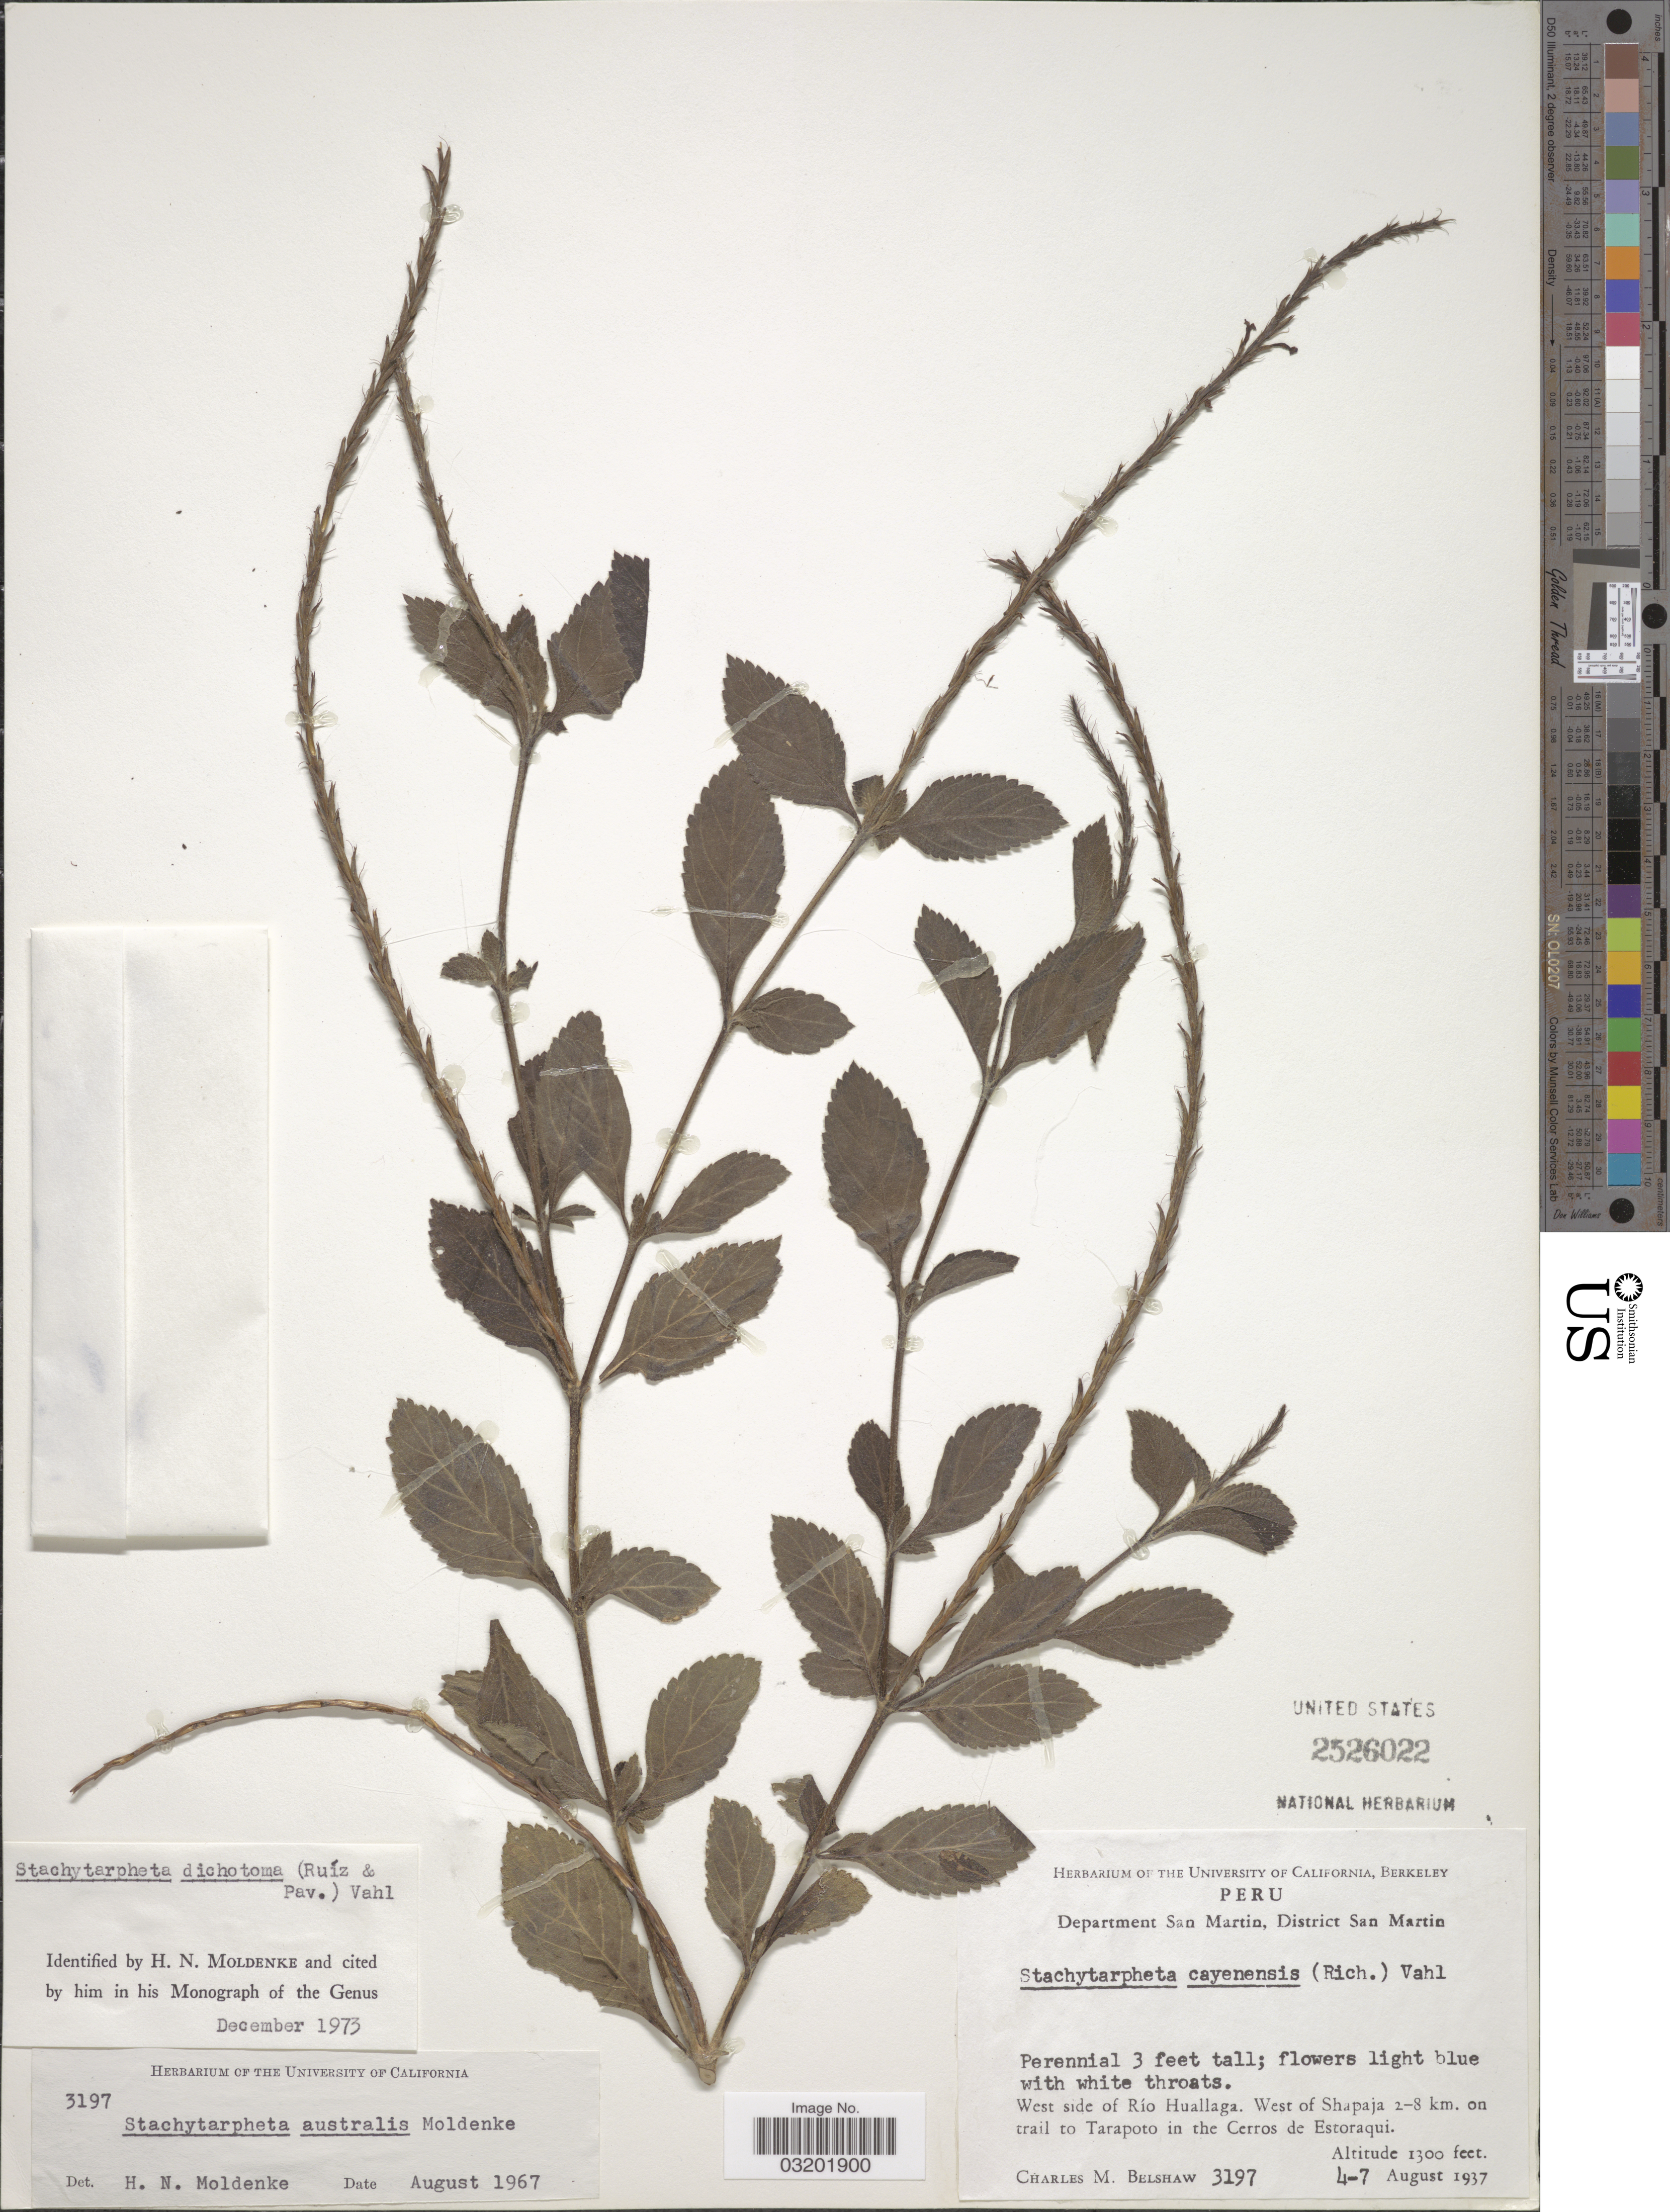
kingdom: Plantae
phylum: Tracheophyta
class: Magnoliopsida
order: Lamiales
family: Verbenaceae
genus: Stachytarpheta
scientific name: Stachytarpheta dichotoma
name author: (Ruiz & Pav.) Vahl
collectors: C. Shaw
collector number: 3197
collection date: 1937-08-04/1937-08-07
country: Peru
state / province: San Martín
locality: Department San Martin, District San Martin. West side of Río Huallaga. West of Shapaja 2-8 km. on trail to Tarapoto in the Cerros de Estoraqui.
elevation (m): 396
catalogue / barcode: US 2526022